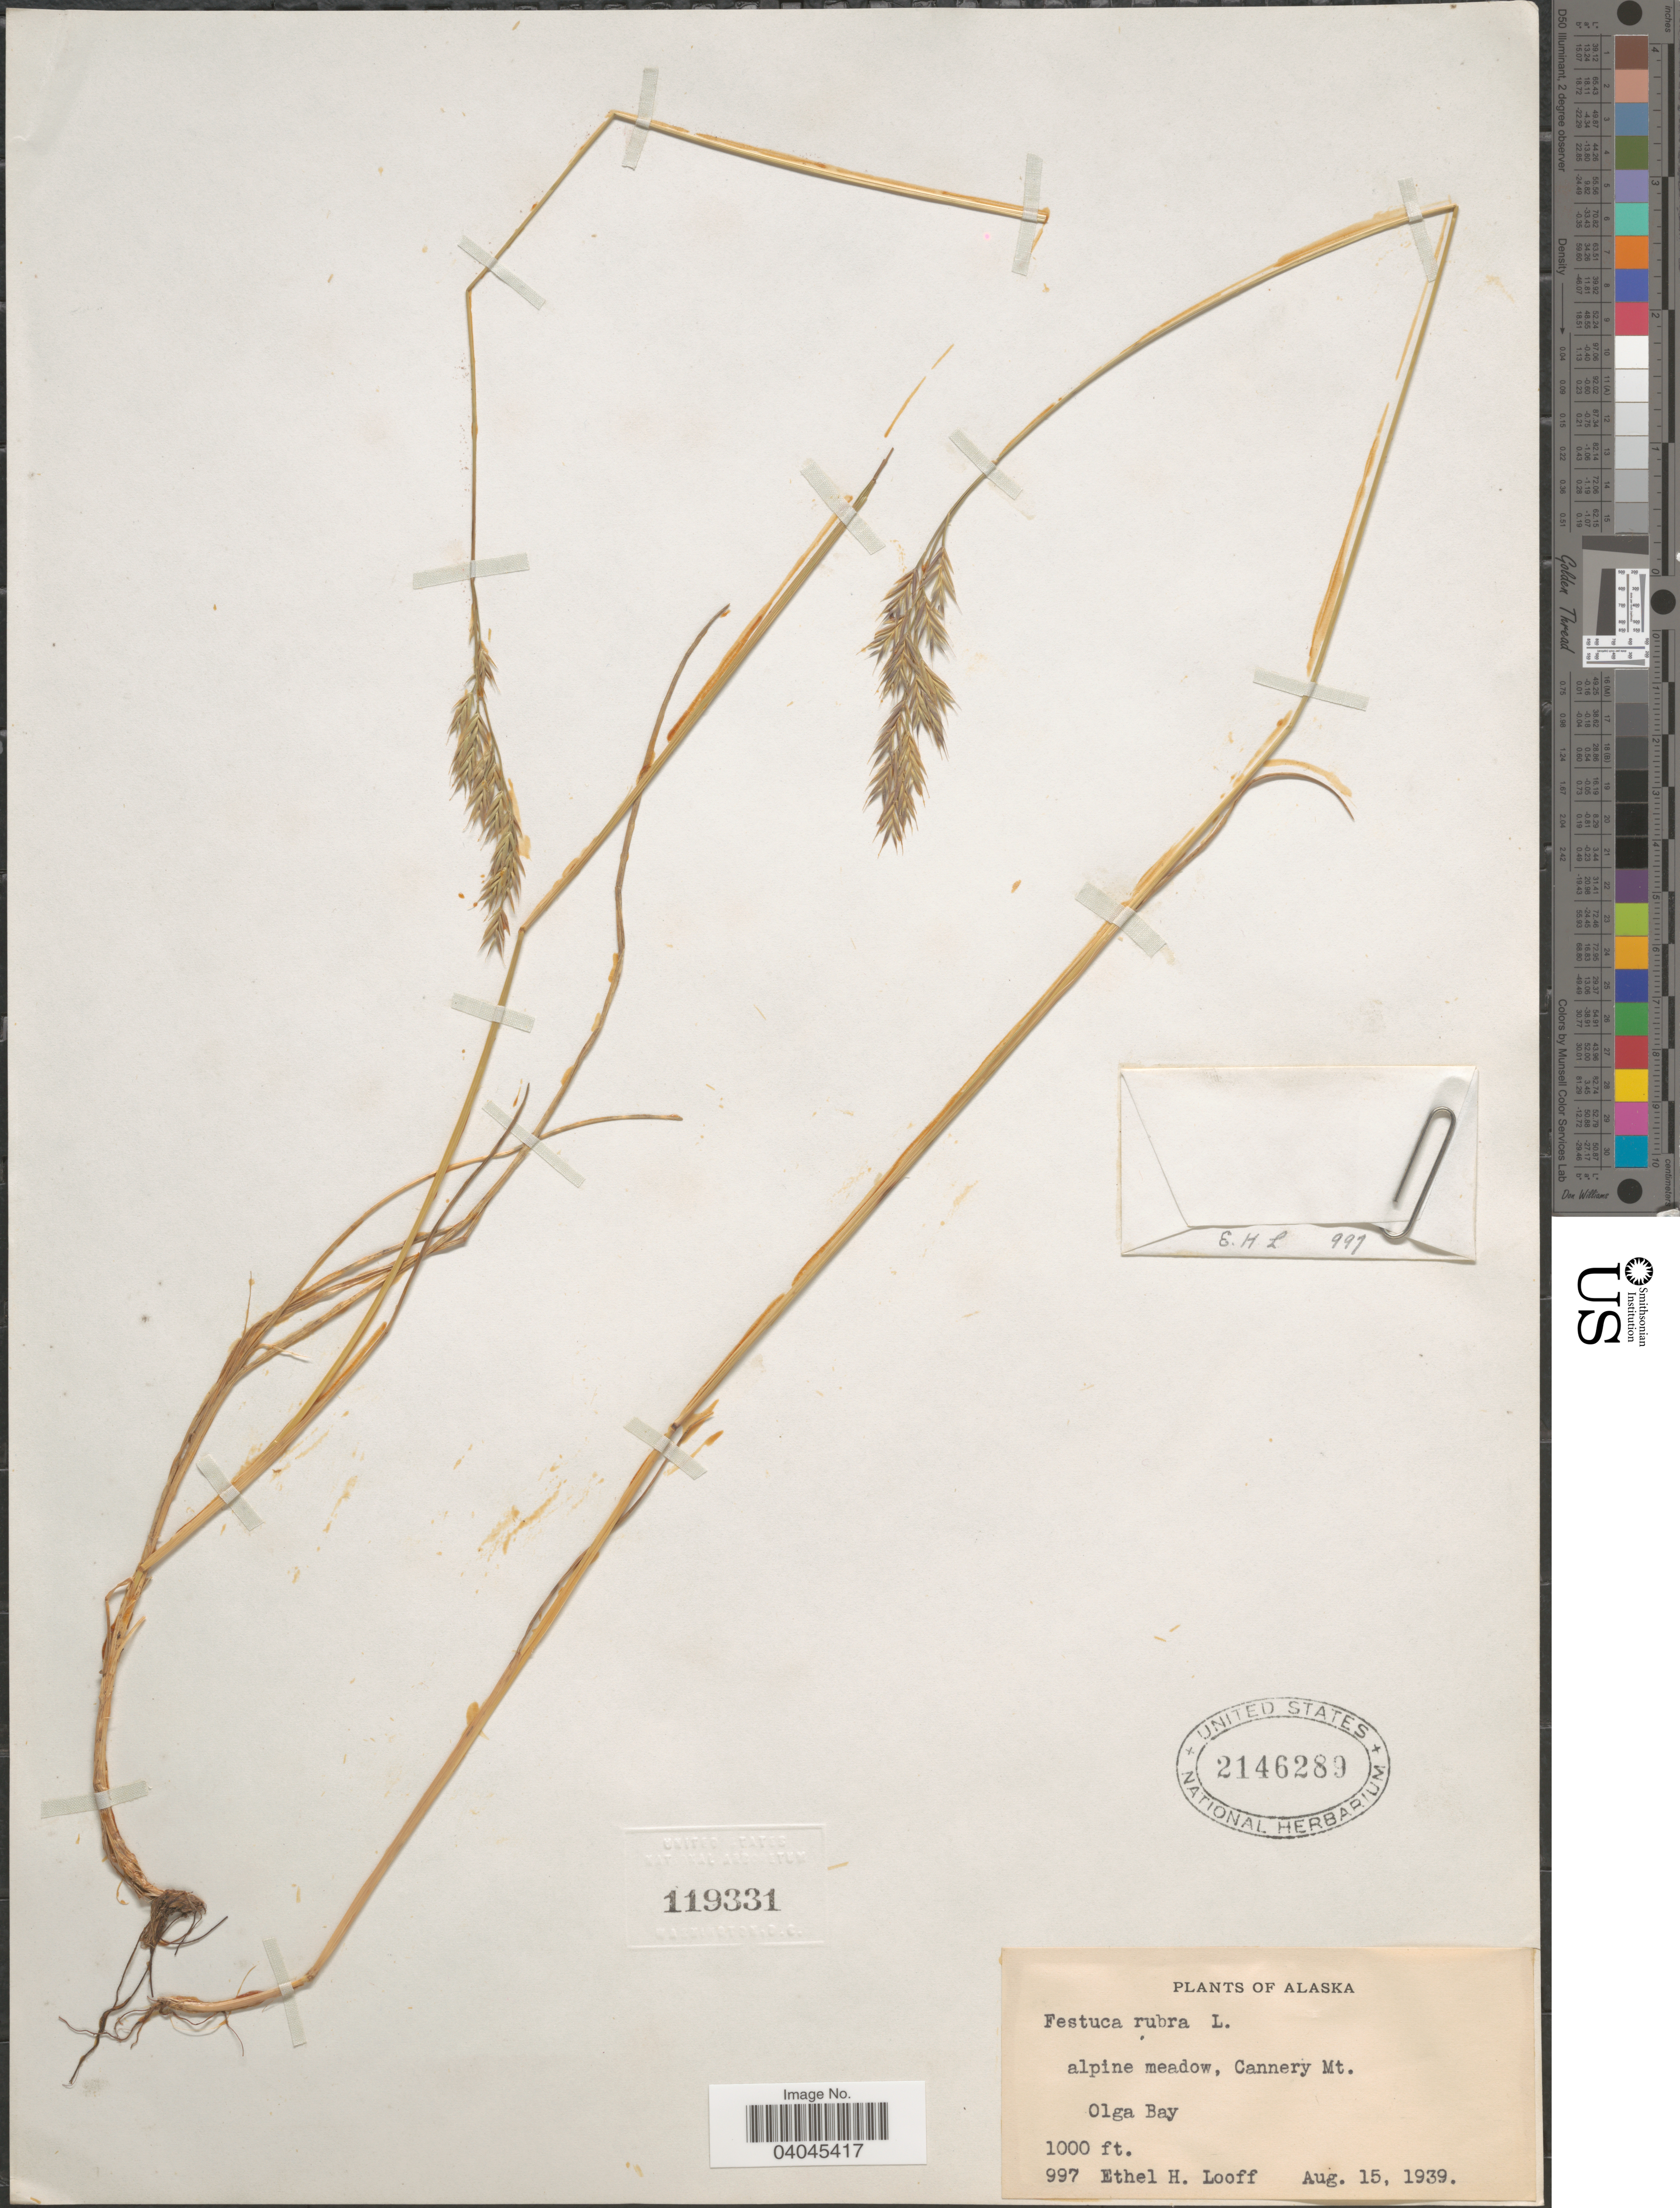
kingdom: Plantae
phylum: Tracheophyta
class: Liliopsida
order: Poales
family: Poaceae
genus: Festuca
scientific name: Festuca rubra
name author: L.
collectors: E. Looff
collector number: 997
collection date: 1939-08-15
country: United States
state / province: Alaska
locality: Alpine meadow, Cannery Mt. Olga Bay.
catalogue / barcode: US 2146289